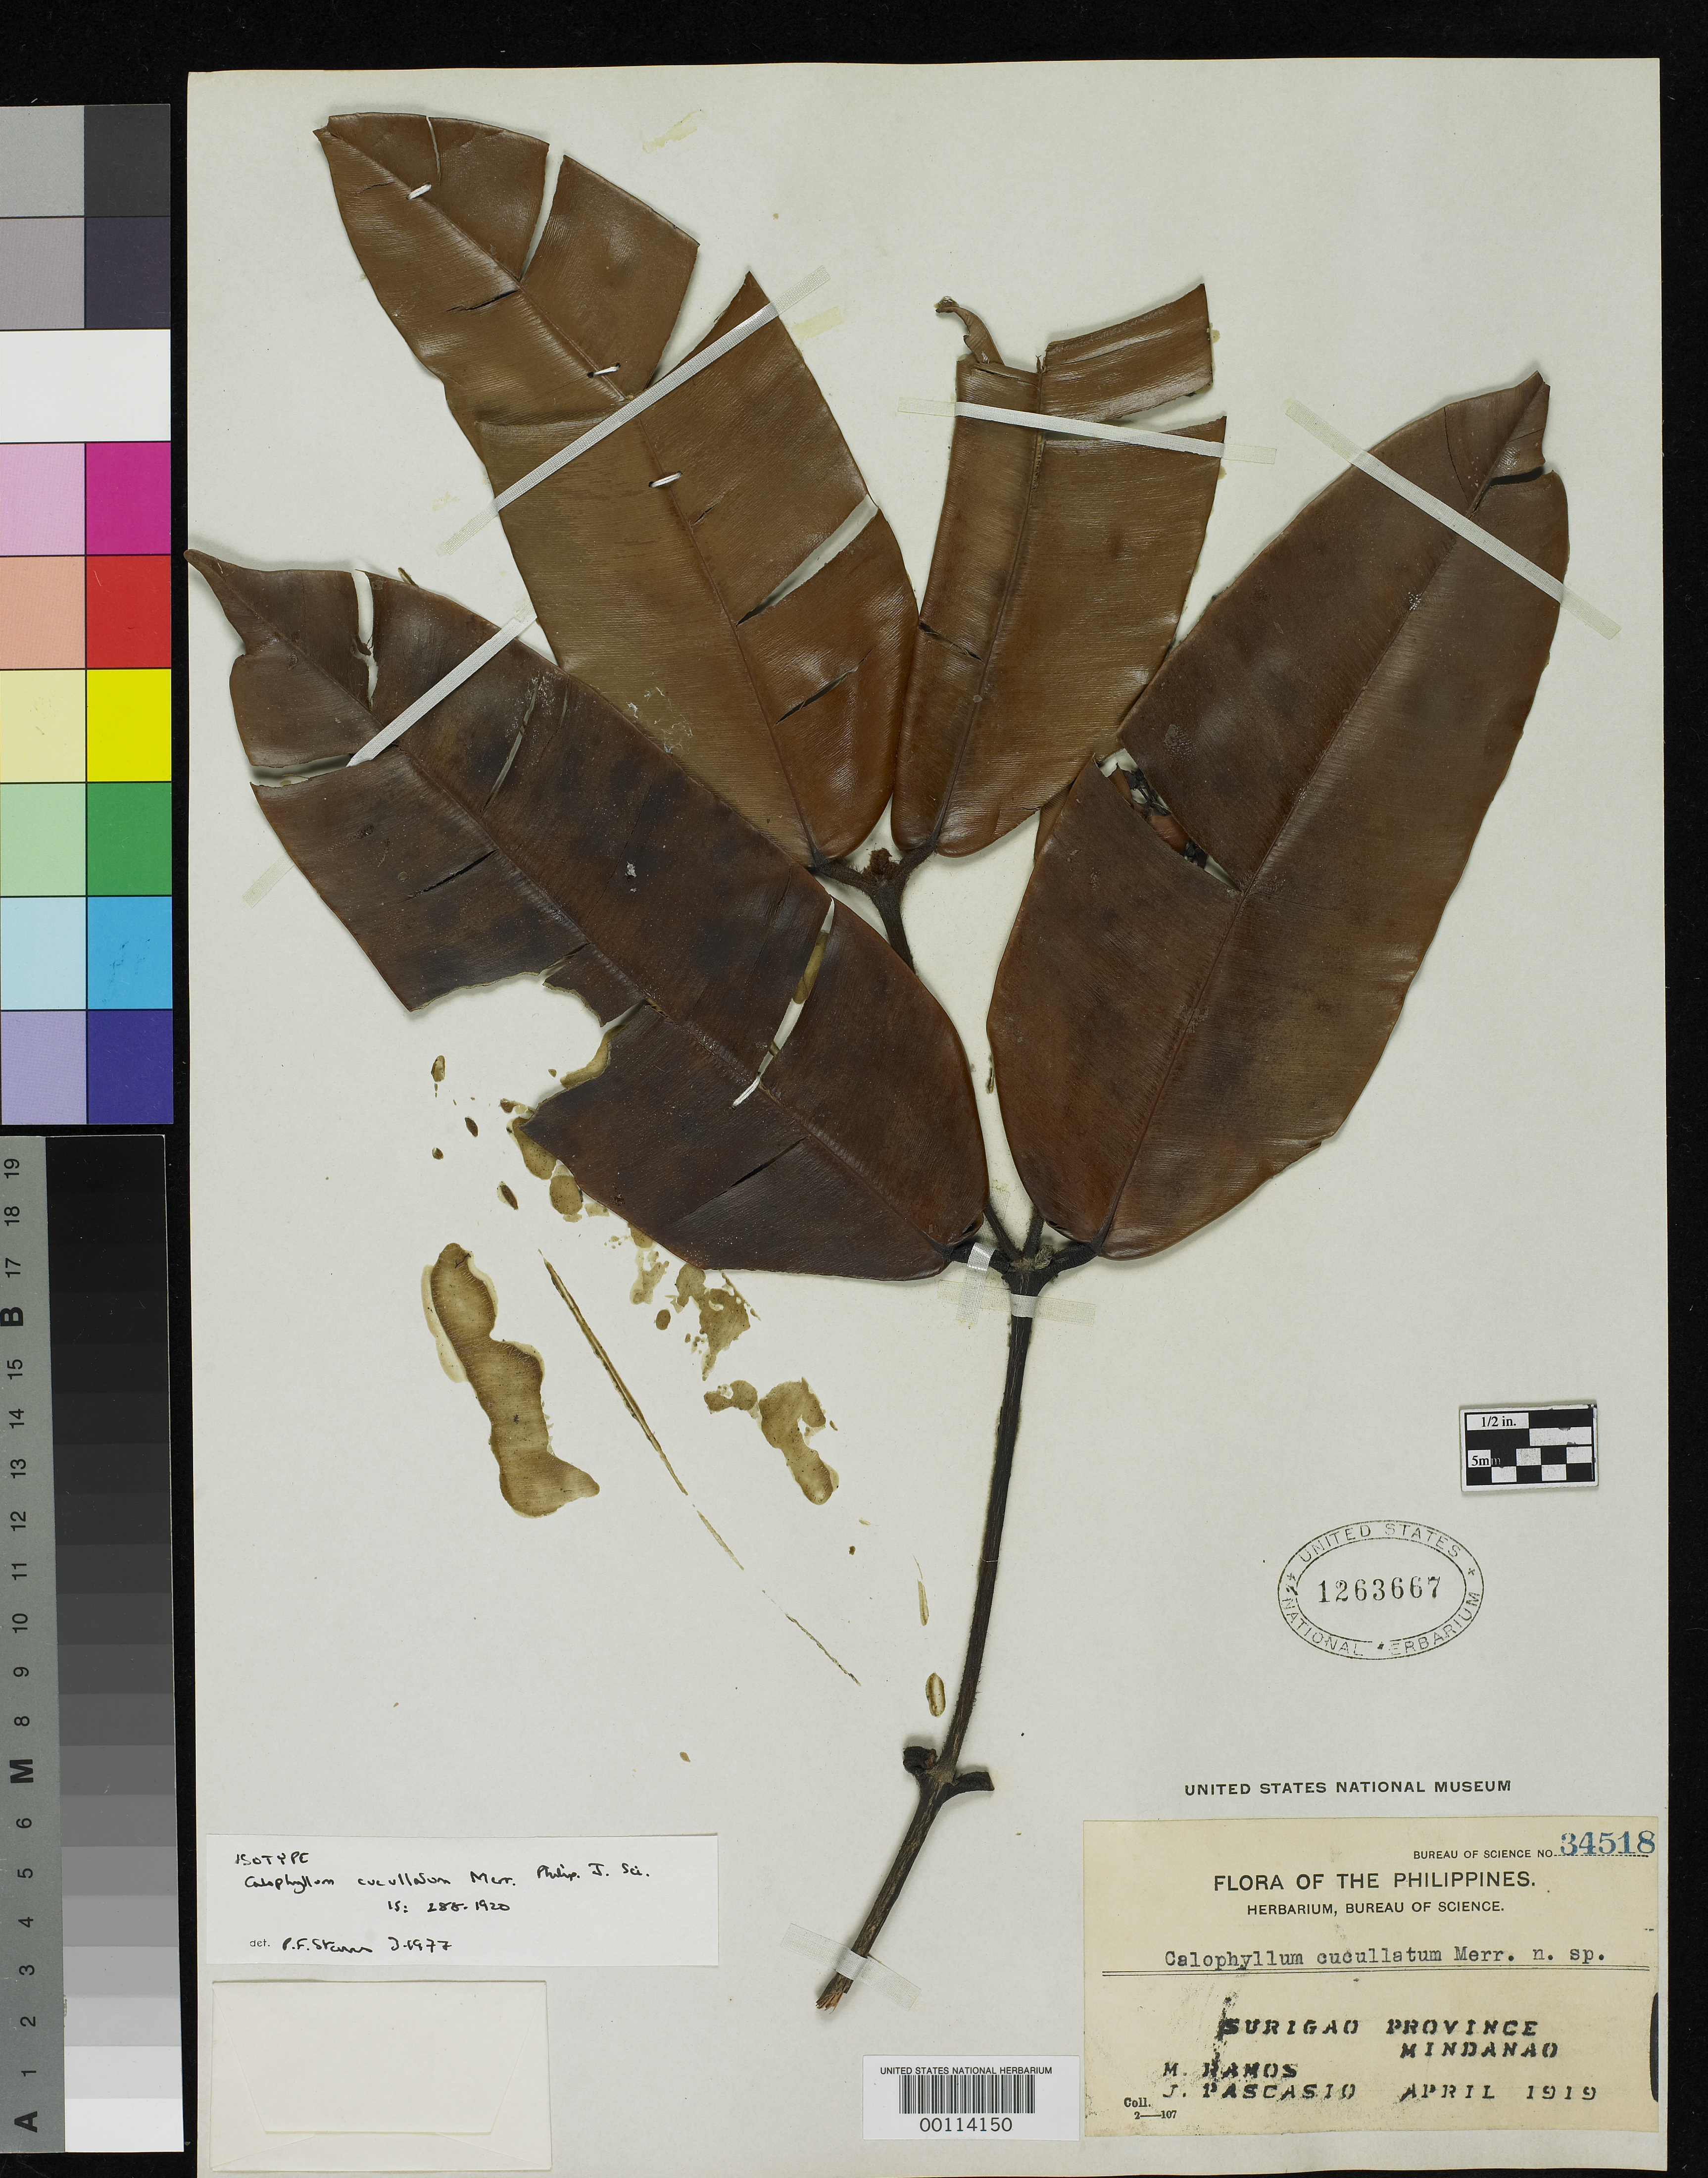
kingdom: Plantae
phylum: Tracheophyta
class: Magnoliopsida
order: Malpighiales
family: Calophyllaceae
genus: Calophyllum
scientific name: Calophyllum cucullatum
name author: Merr.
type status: Isotype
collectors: M. Ramos & J. Pascasio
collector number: Bur. Sci. 34518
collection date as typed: Apr 1919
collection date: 1919-04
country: Philippines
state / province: Caraga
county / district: Surigao del Norte / Surigao del Sur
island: Mindanao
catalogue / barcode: US 1263667